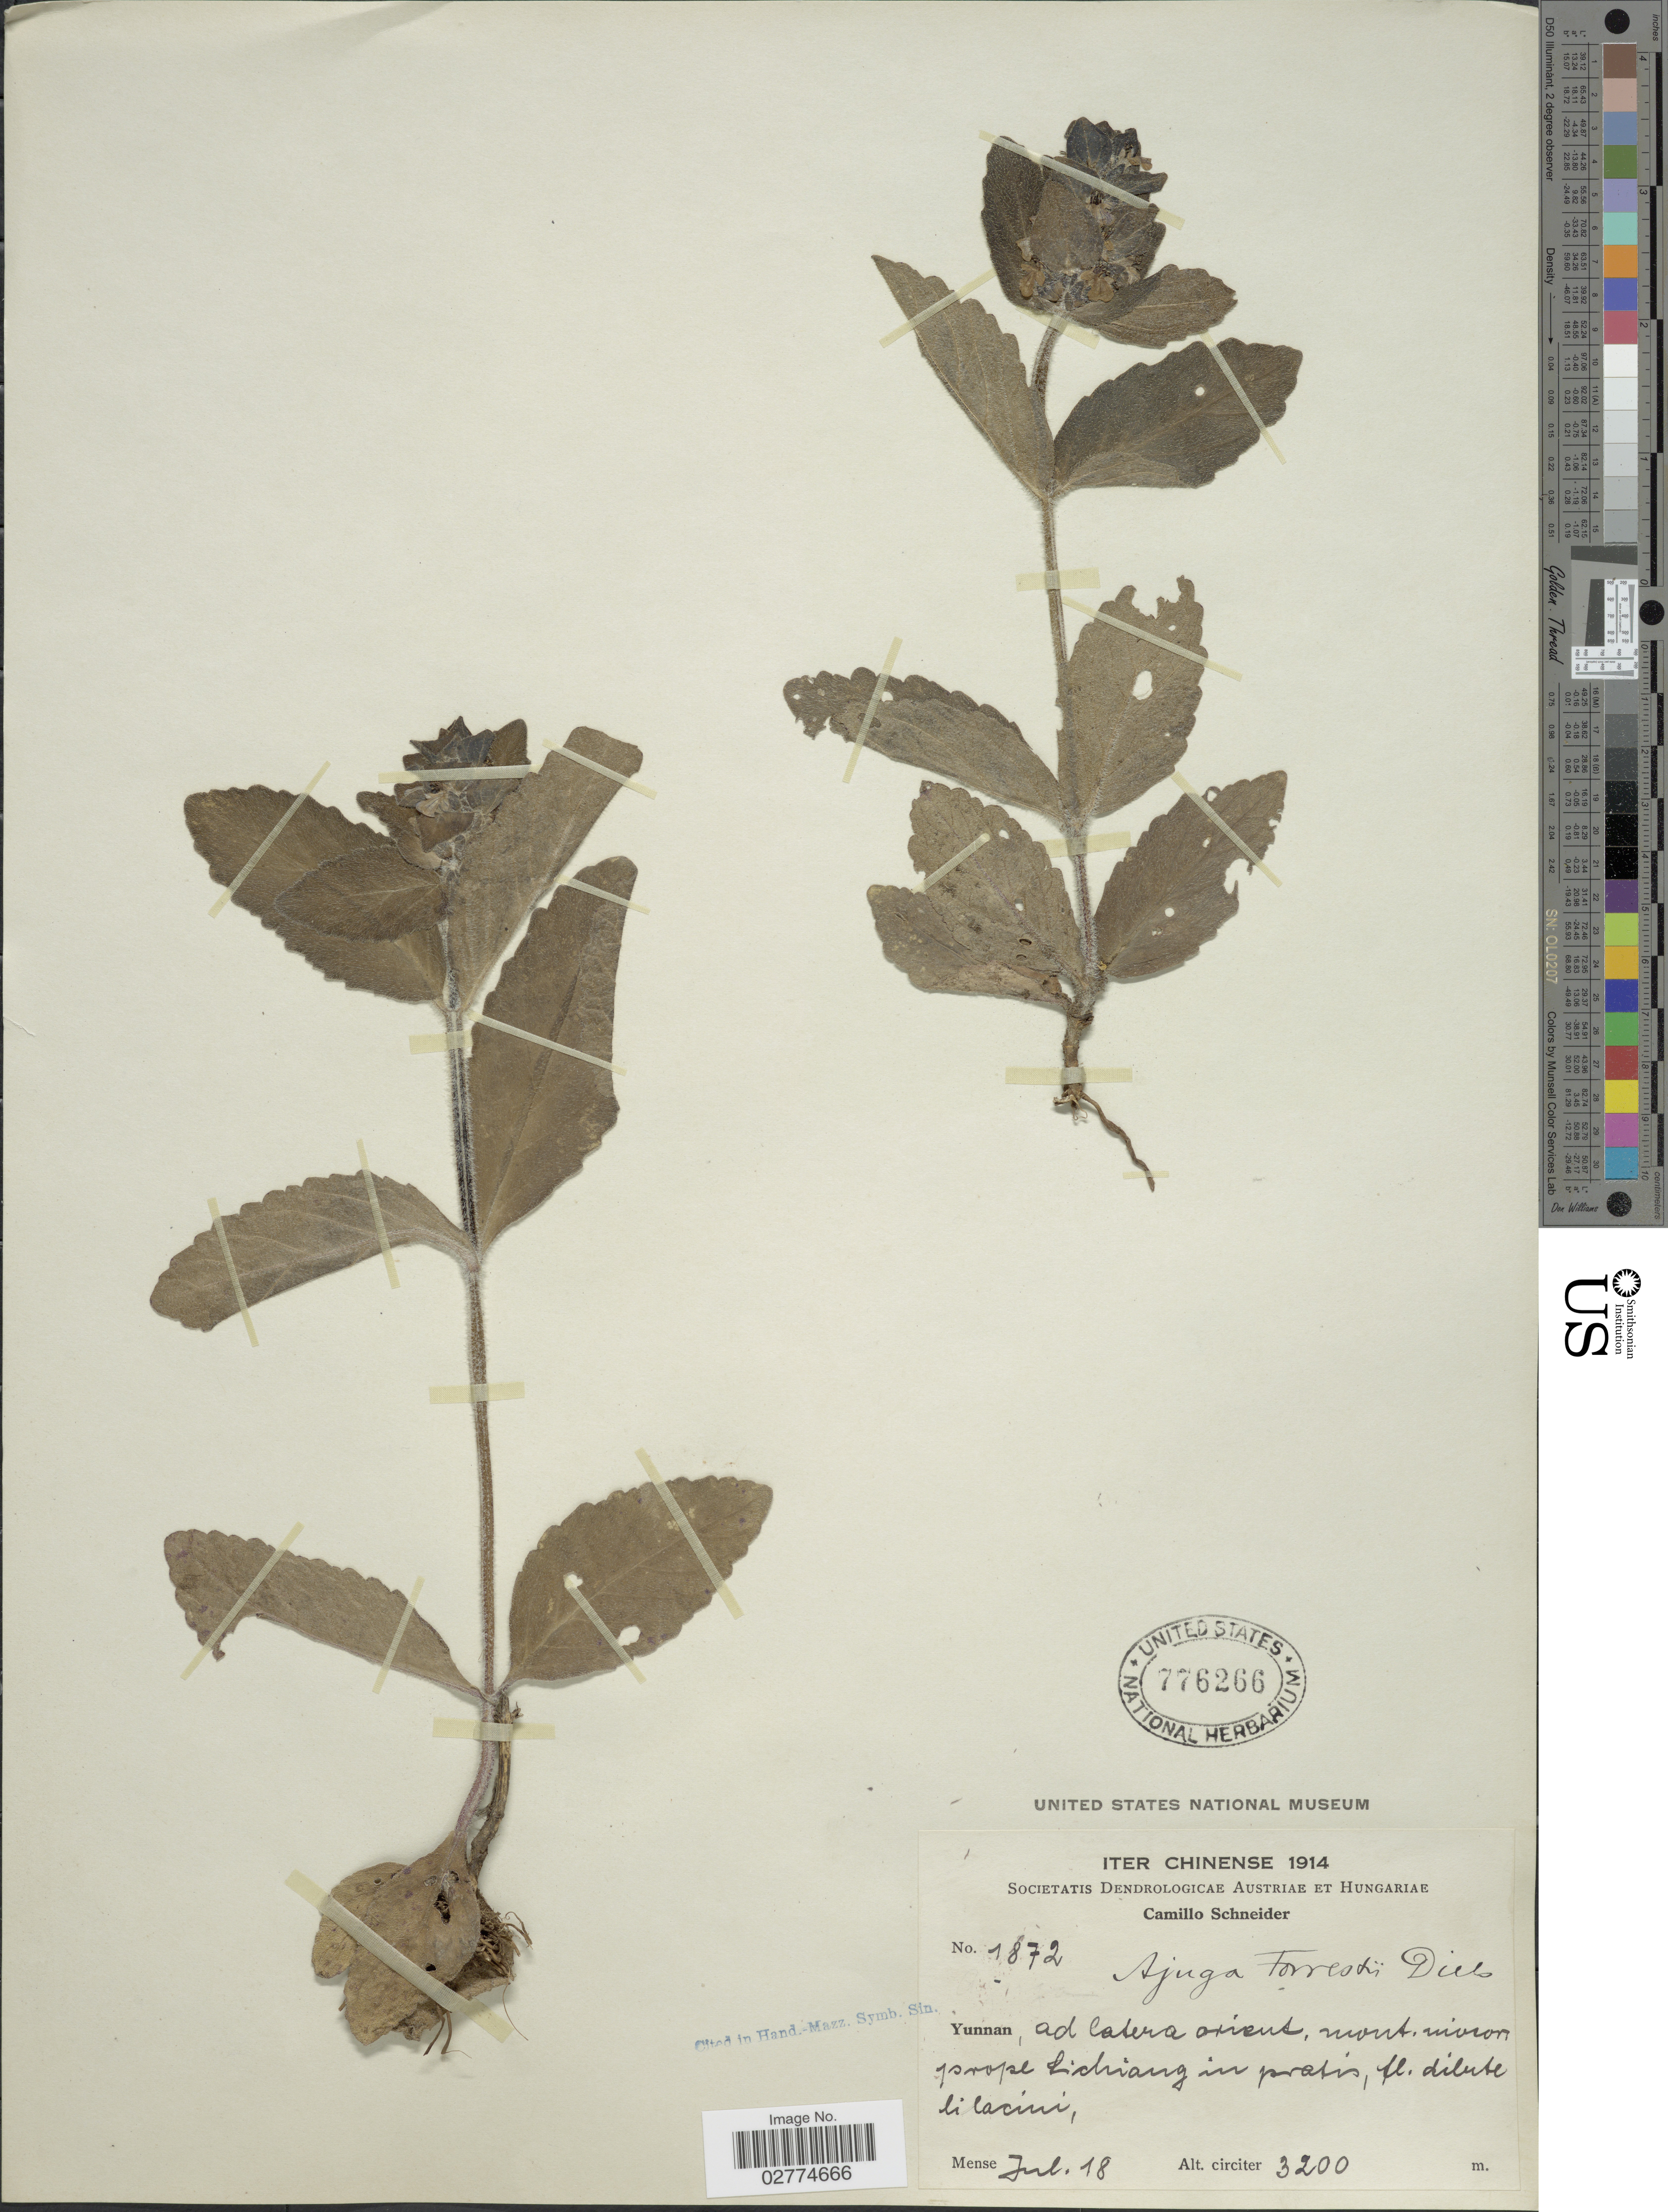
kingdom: Plantae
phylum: Tracheophyta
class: Magnoliopsida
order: Lamiales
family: Lamiaceae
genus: Ajuga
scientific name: Ajuga forrestii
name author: Diels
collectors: C. K. Schneider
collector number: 1872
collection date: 1914-07-18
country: China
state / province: Yunnan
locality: Ad Catera orient. mont. uivron prope Lichiang in pratis.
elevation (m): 3200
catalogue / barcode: US 776266